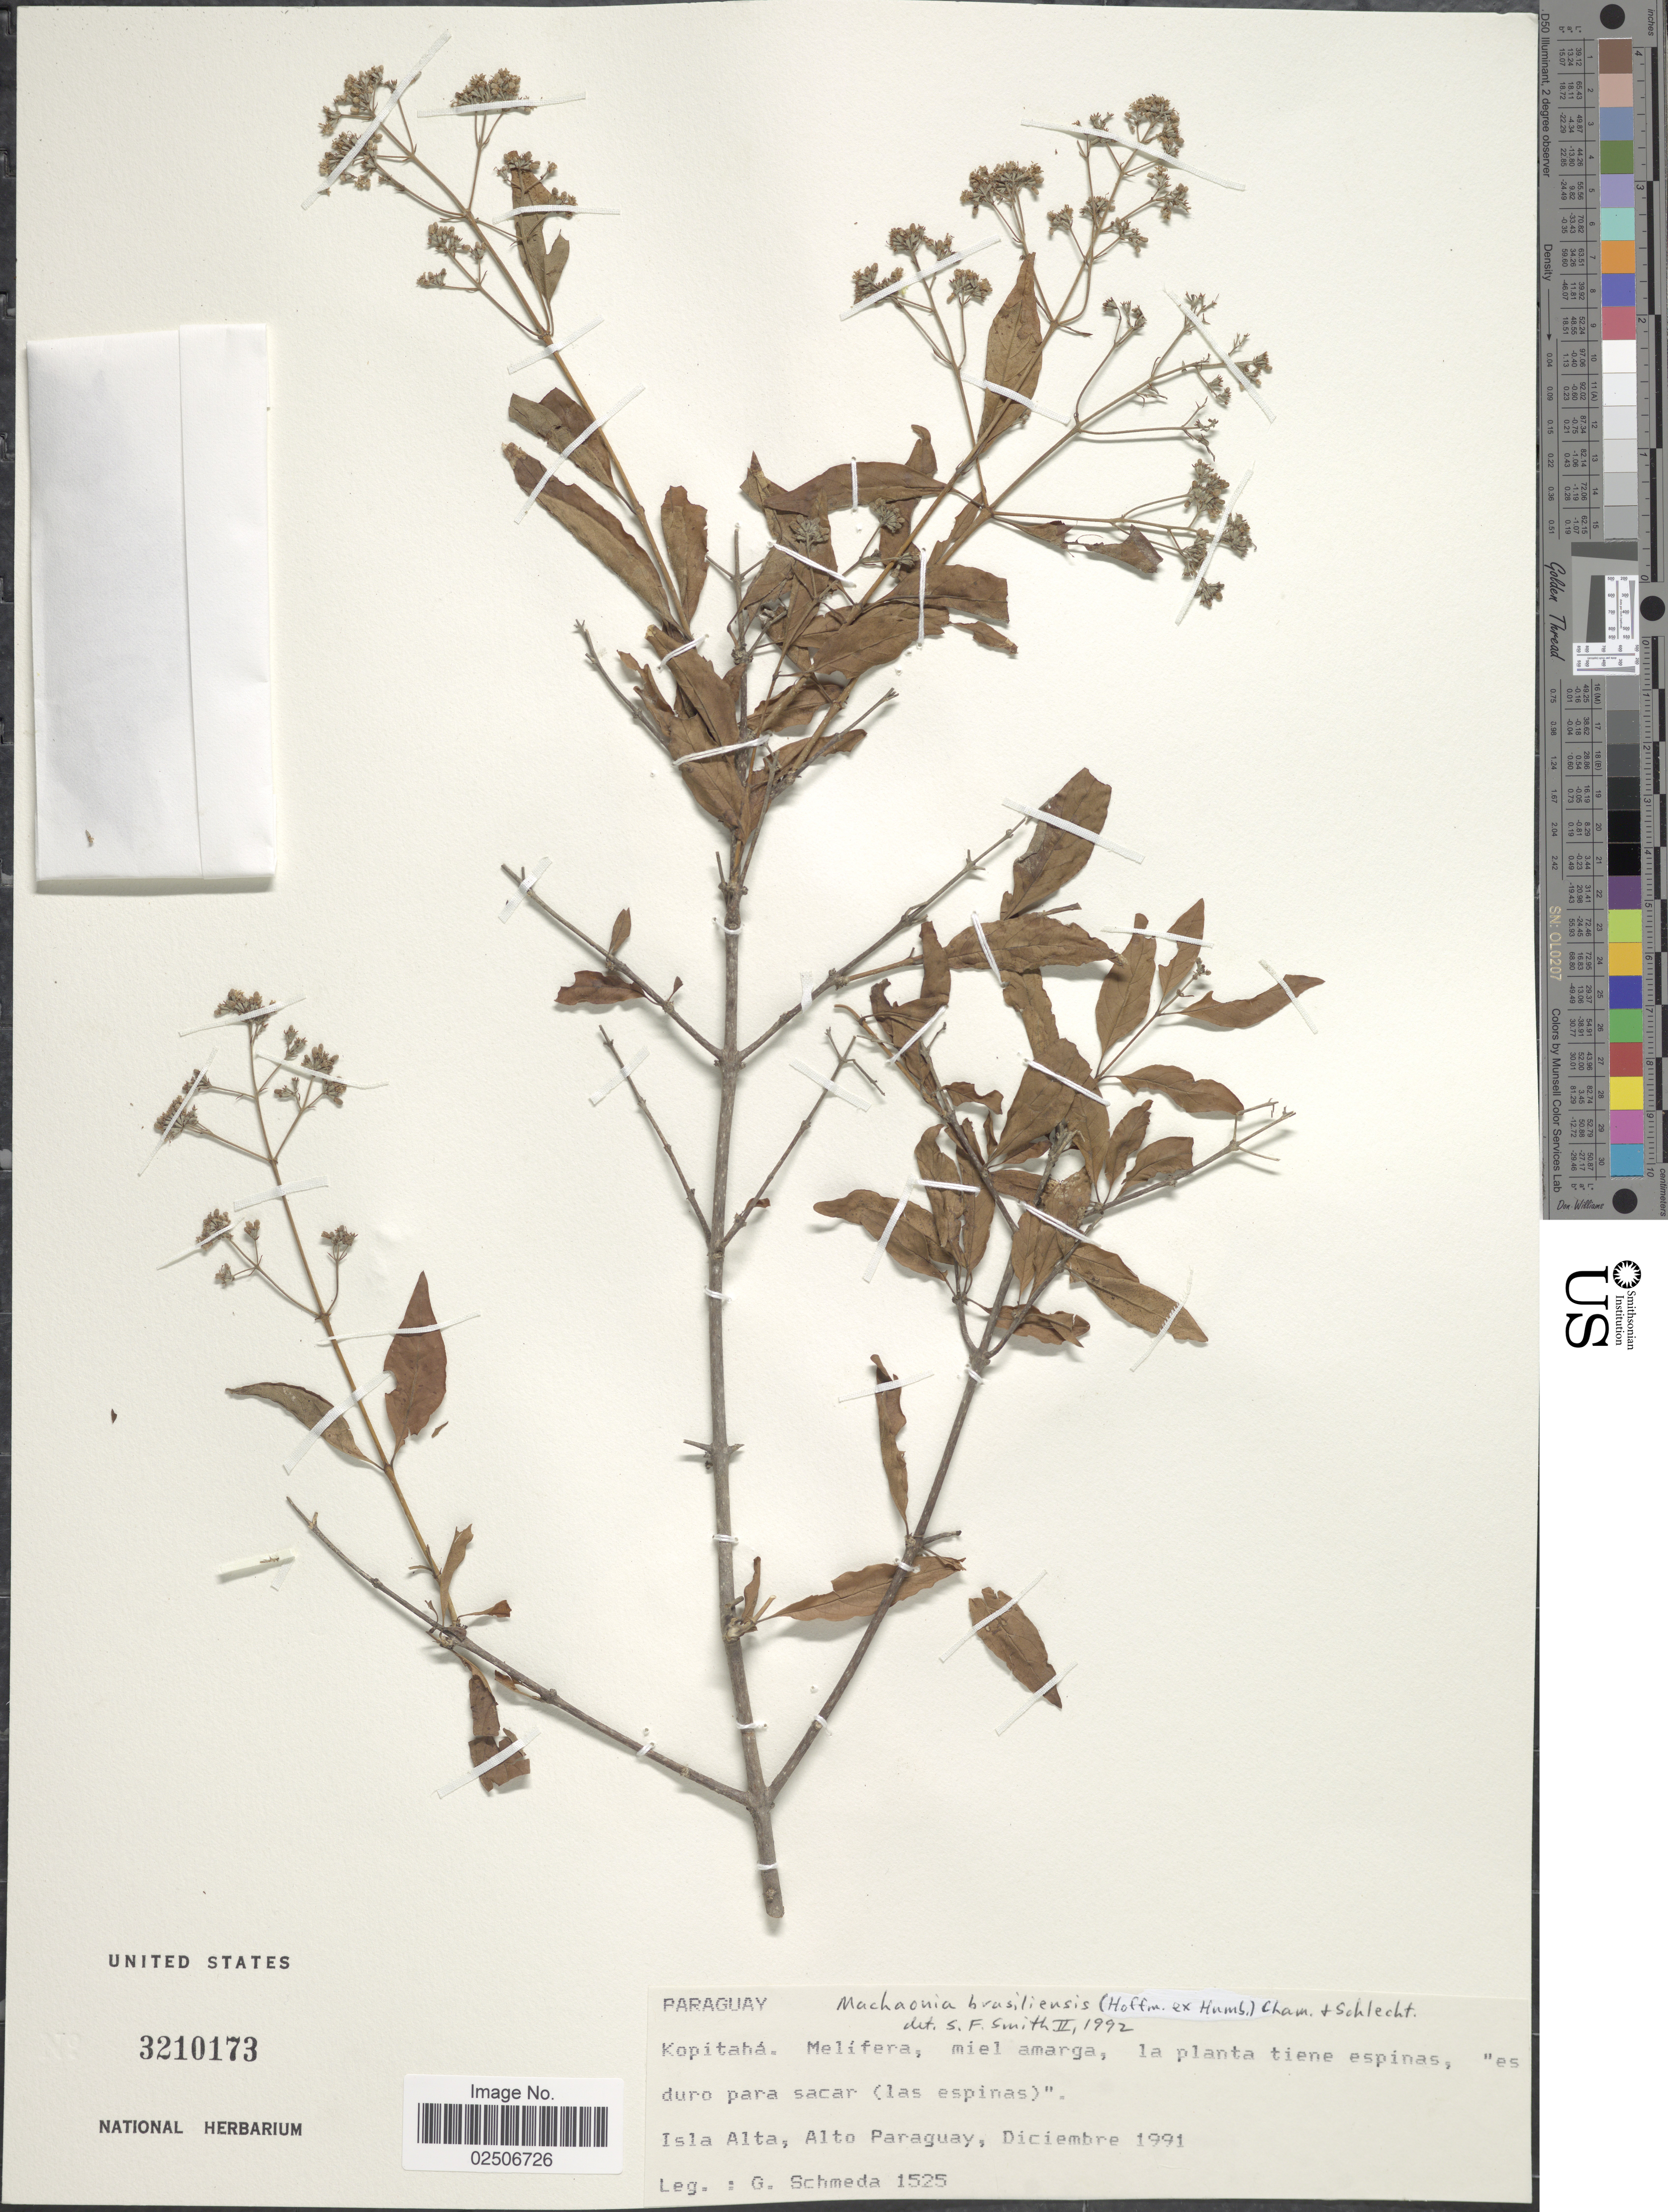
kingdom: Plantae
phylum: Tracheophyta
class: Magnoliopsida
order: Gentianales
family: Rubiaceae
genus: Machaonia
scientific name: Machaonia brasiliensis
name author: (Hoffmanns. ex Humb.) Cham. & Schltdl.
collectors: G. Schmeda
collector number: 1525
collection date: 1991-12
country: Paraguay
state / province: Alto Paraguay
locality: Isla Alta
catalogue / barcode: US 3210173